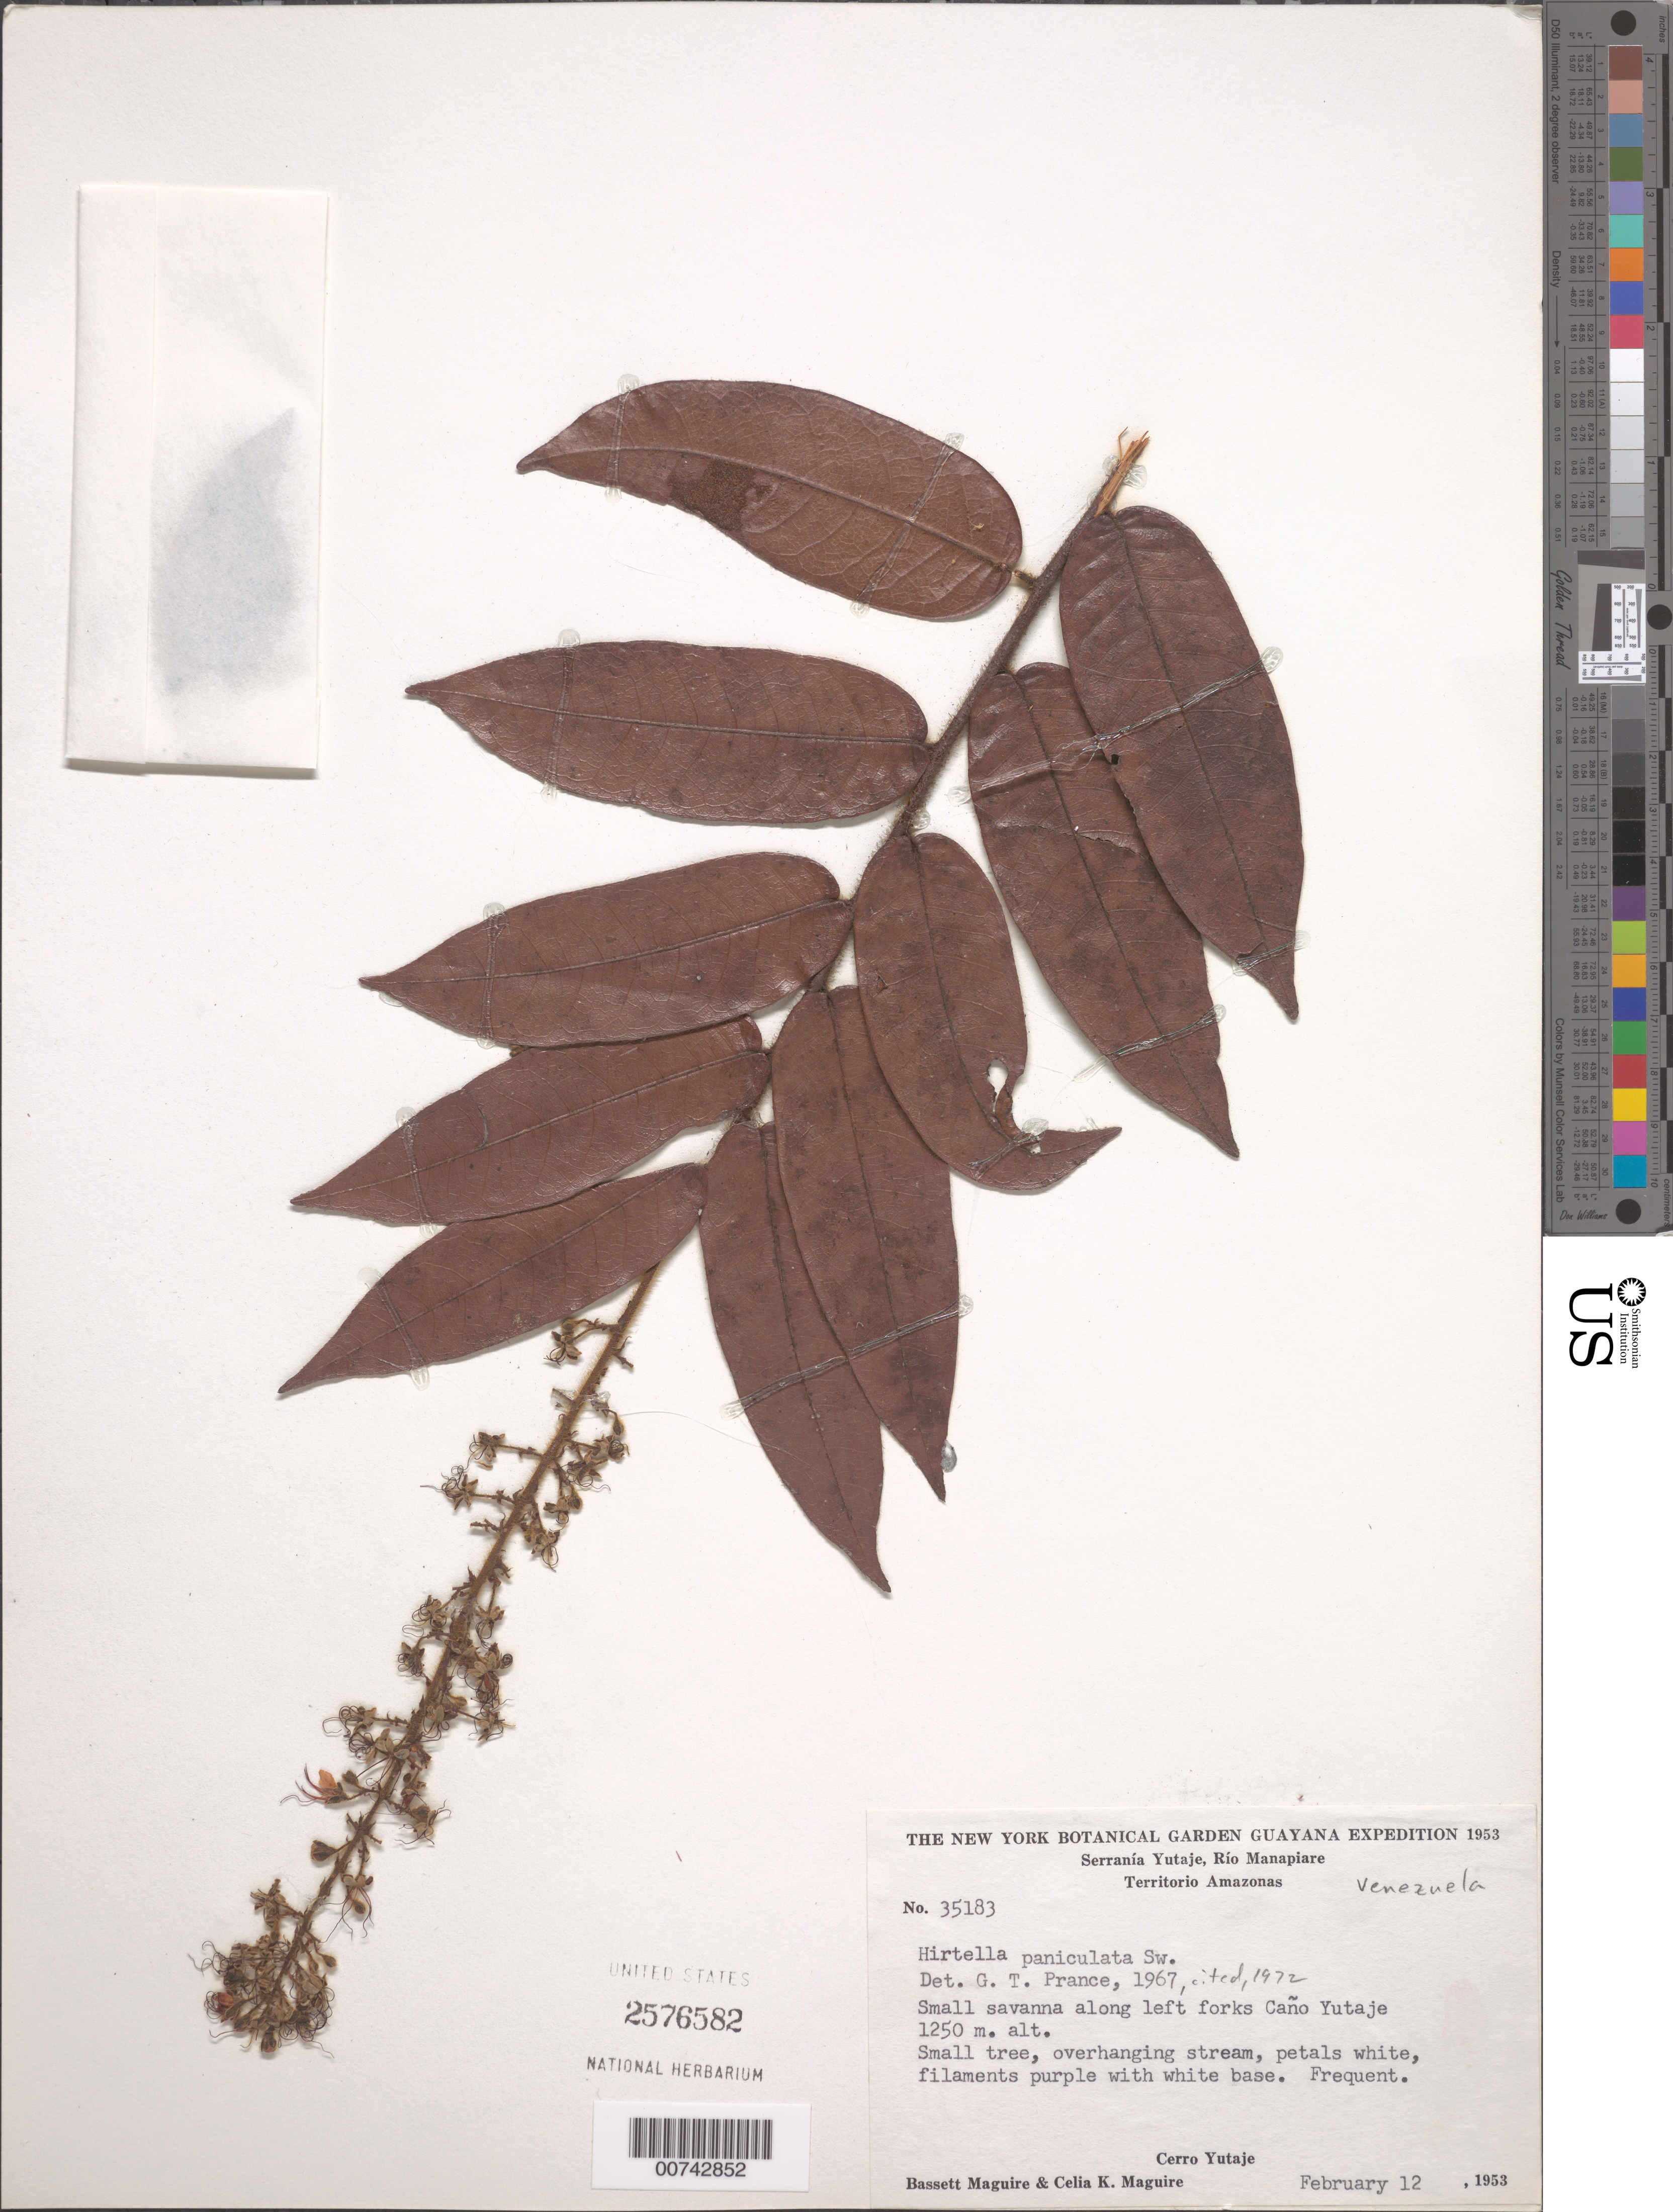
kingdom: Plantae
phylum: Tracheophyta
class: Magnoliopsida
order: Malpighiales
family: Chrysobalanaceae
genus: Hirtella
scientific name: Hirtella paniculata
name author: Sw.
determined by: Prance, G. T.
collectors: B. Maguire, J. J. Wurdack & G. S. Bunting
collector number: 35183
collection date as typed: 12-Feb-53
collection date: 1953-02-12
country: Venezuela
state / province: Amazonas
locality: Serranía Yutajé, Río Manapiare, along left fork Caño Yutajé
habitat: Overhanging stream, small savanna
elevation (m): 1250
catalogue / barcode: US 2576582